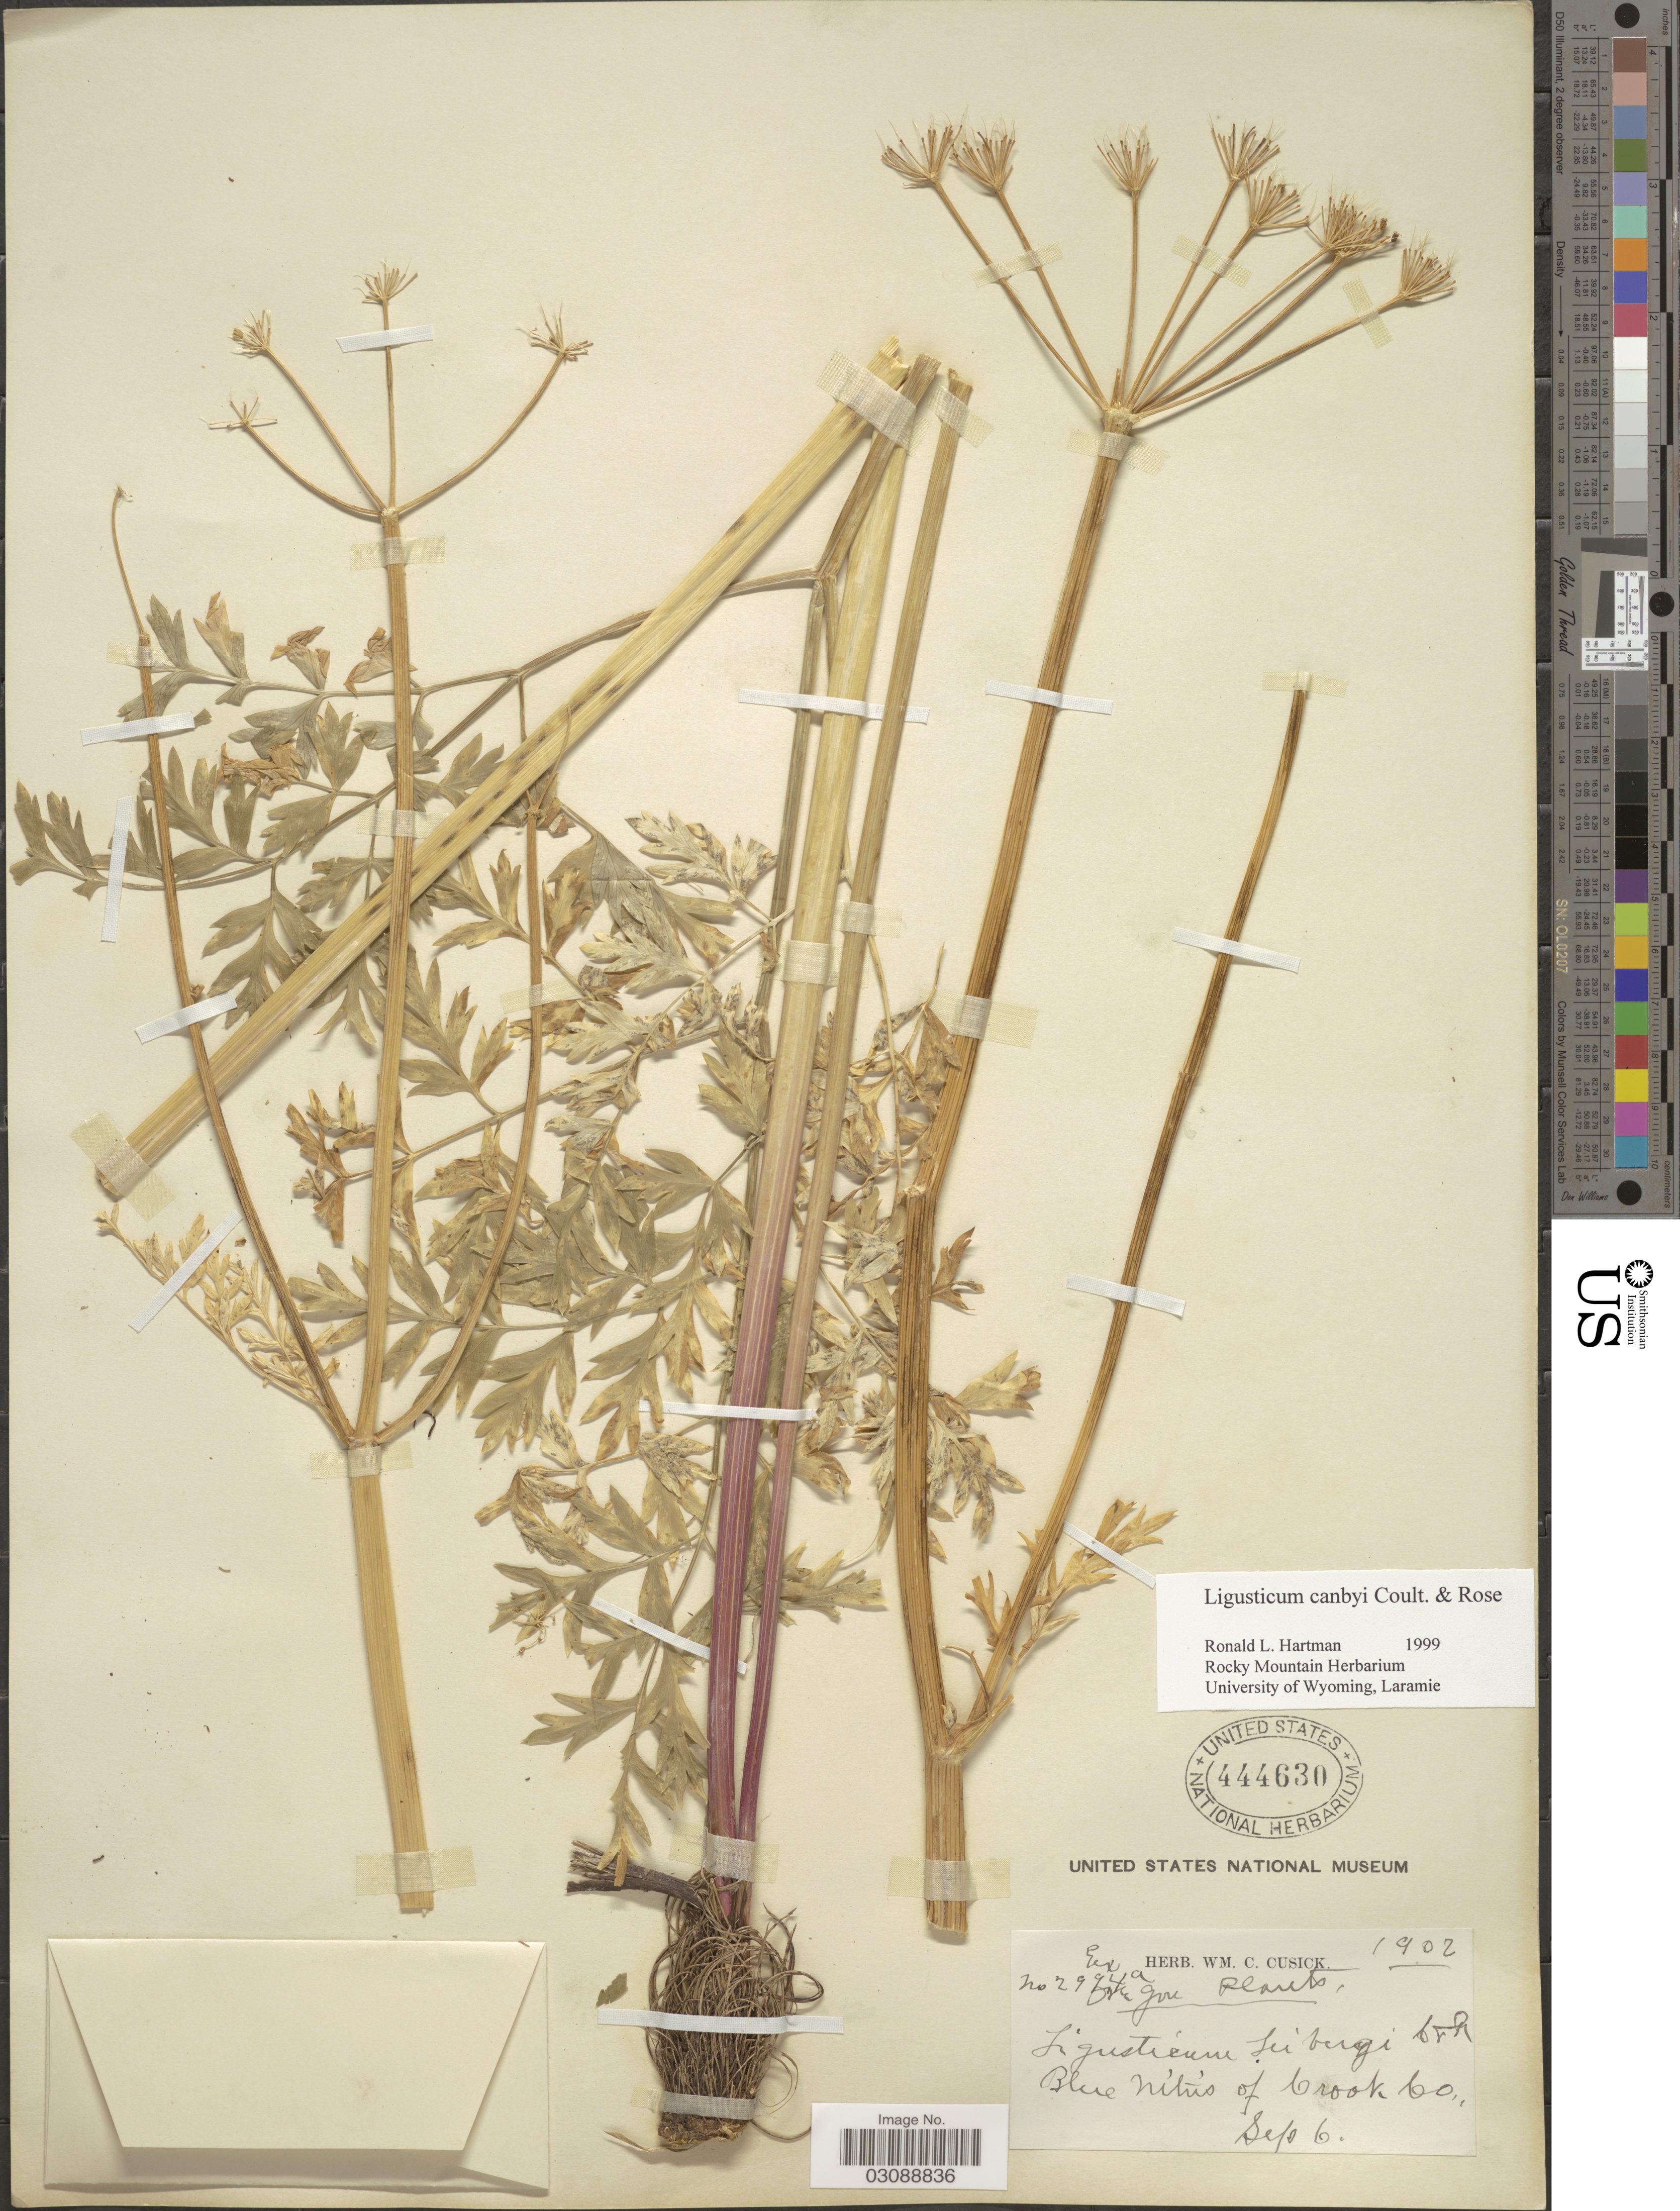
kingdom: Plantae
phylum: Tracheophyta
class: Magnoliopsida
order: Apiales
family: Apiaceae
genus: Ligusticum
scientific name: Ligusticum canbyi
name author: J.M. Coult. & Rose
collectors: ex herb. Wm. C. Cusick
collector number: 2994a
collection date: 1902-09-06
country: United States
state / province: Oregon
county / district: Crook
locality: Blue Mtns. of Crook Co.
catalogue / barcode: US 444630